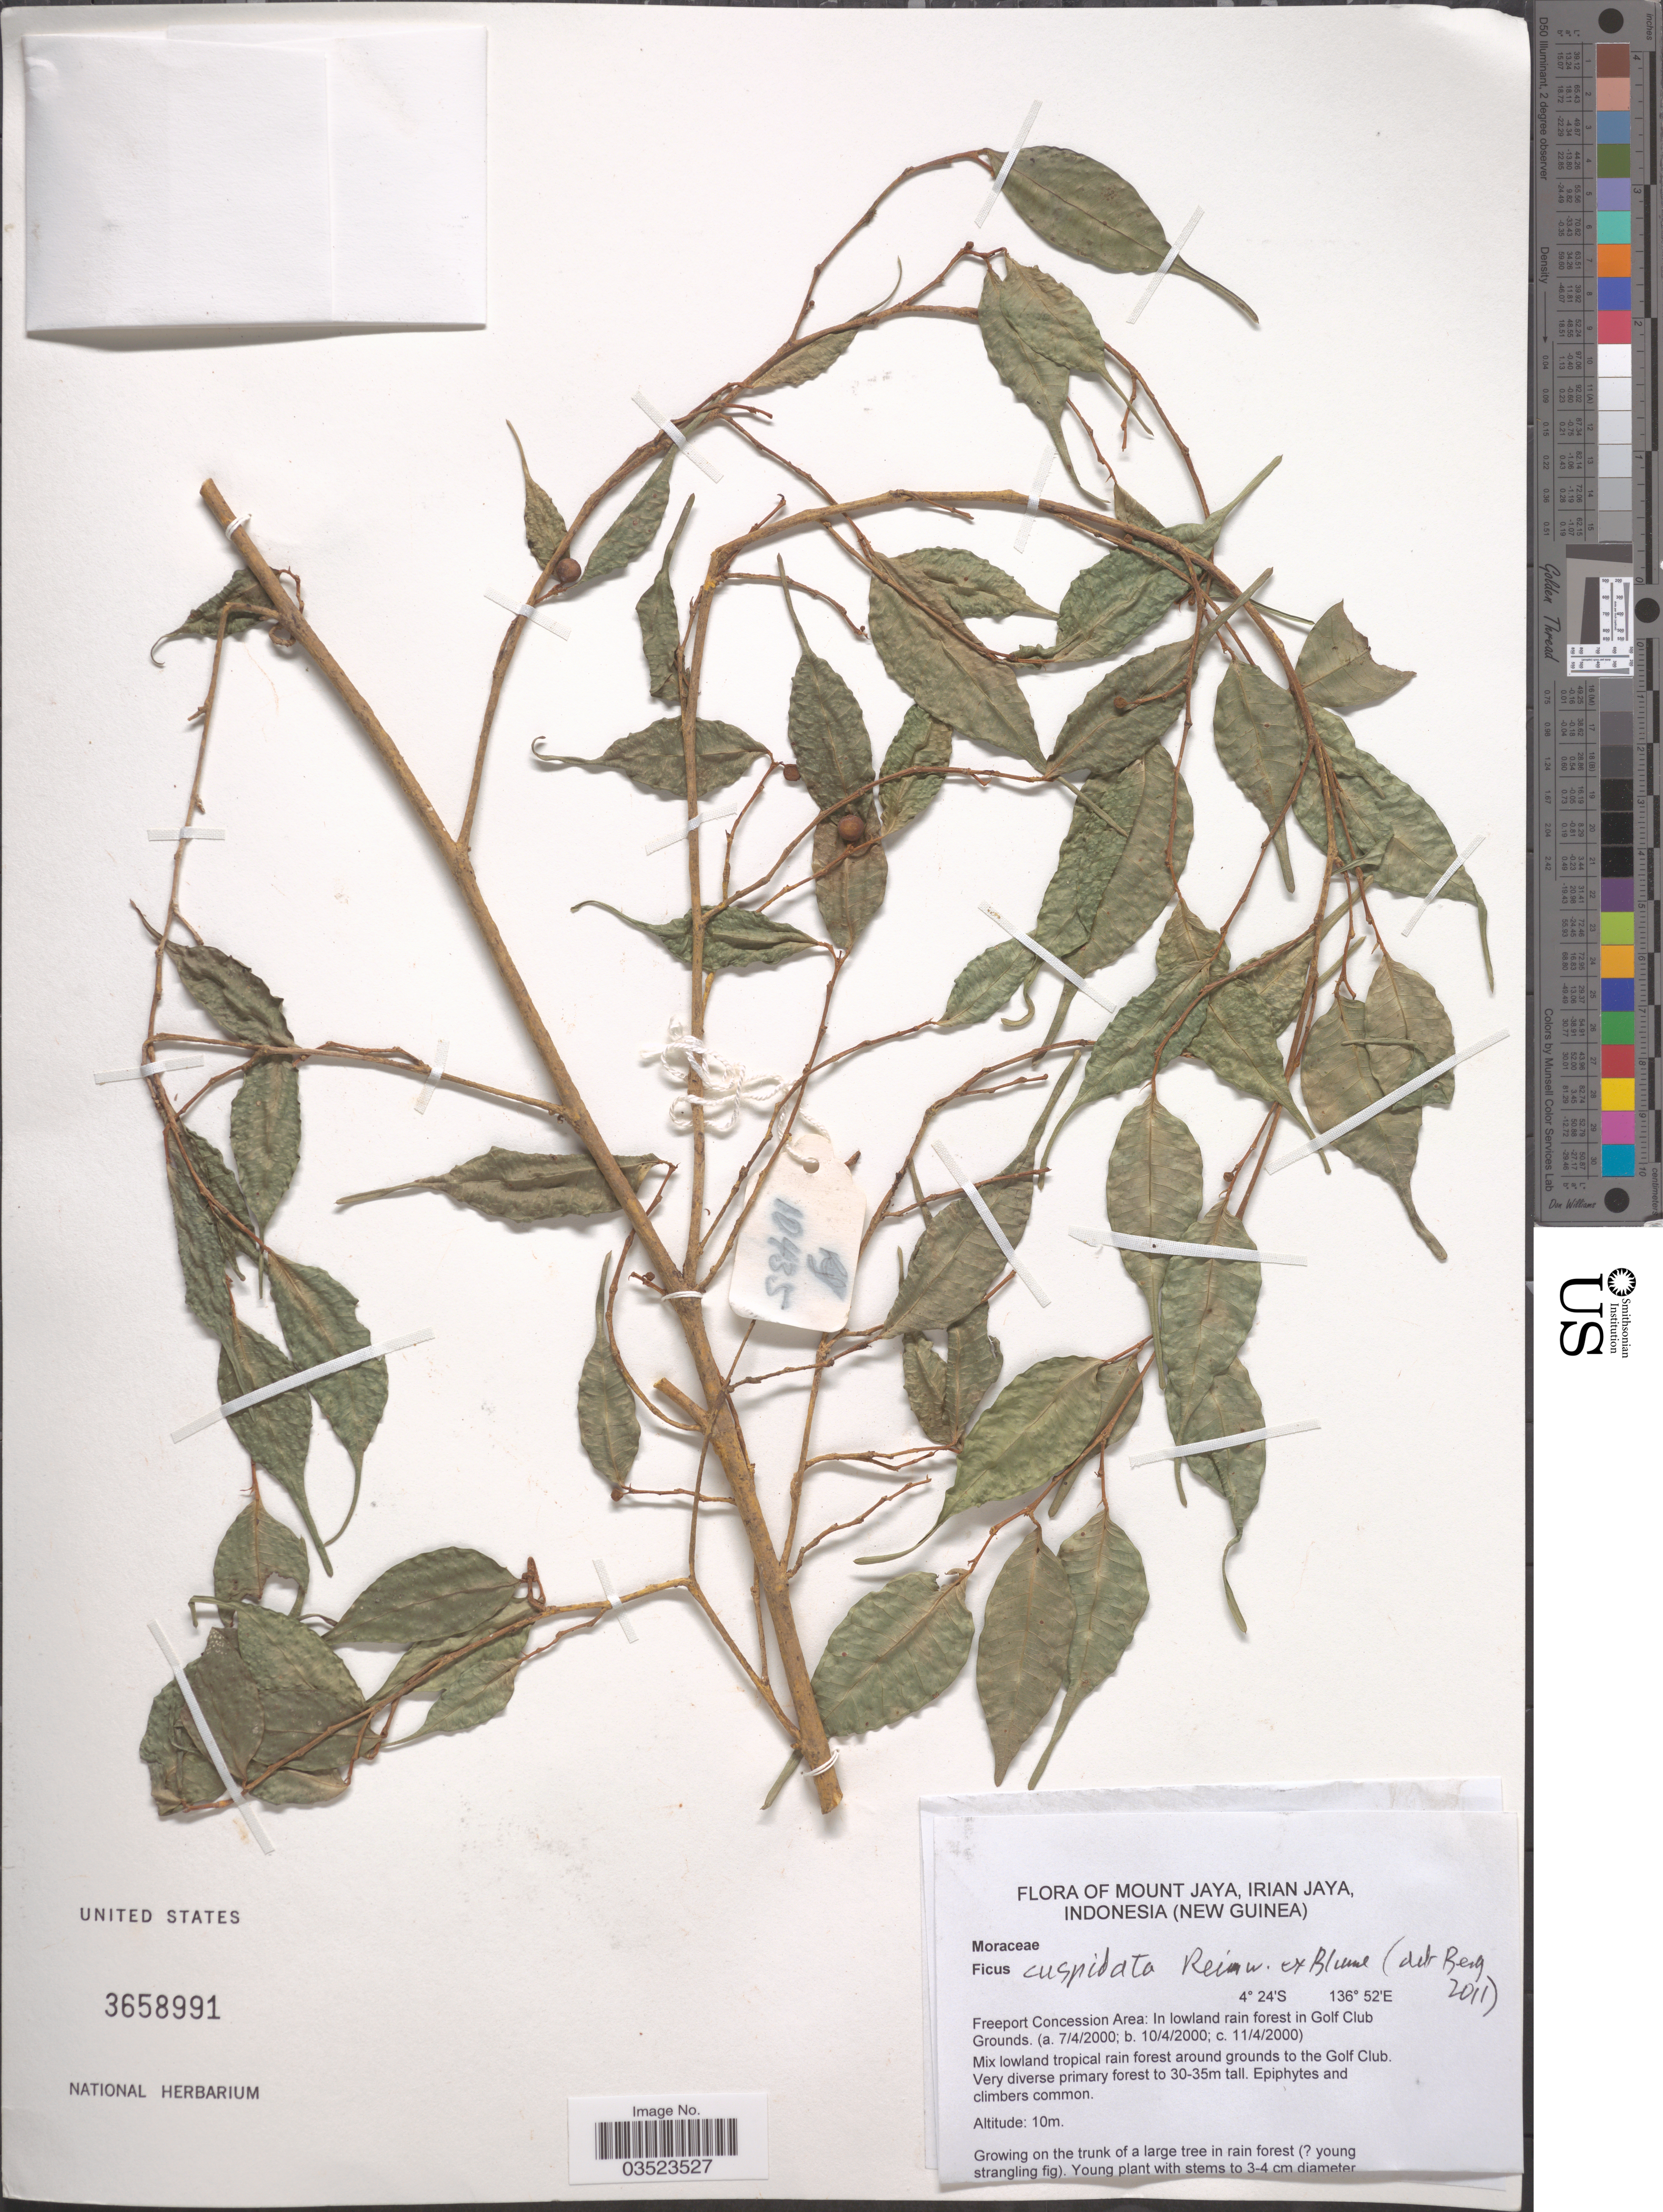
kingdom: Plantae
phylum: Tracheophyta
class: Magnoliopsida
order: Rosales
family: Moraceae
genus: Ficus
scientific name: Ficus cuspidata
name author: Reinw. ex Blume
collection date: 2000-04-07/2000-04-11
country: Indonesia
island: New Guinea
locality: Mount Jaya, Irian Jaya, Indonesia (New Guinea). Freeport Concession Area: In lowland rain forest in Golf Club Grounds.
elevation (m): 10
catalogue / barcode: US 3658991